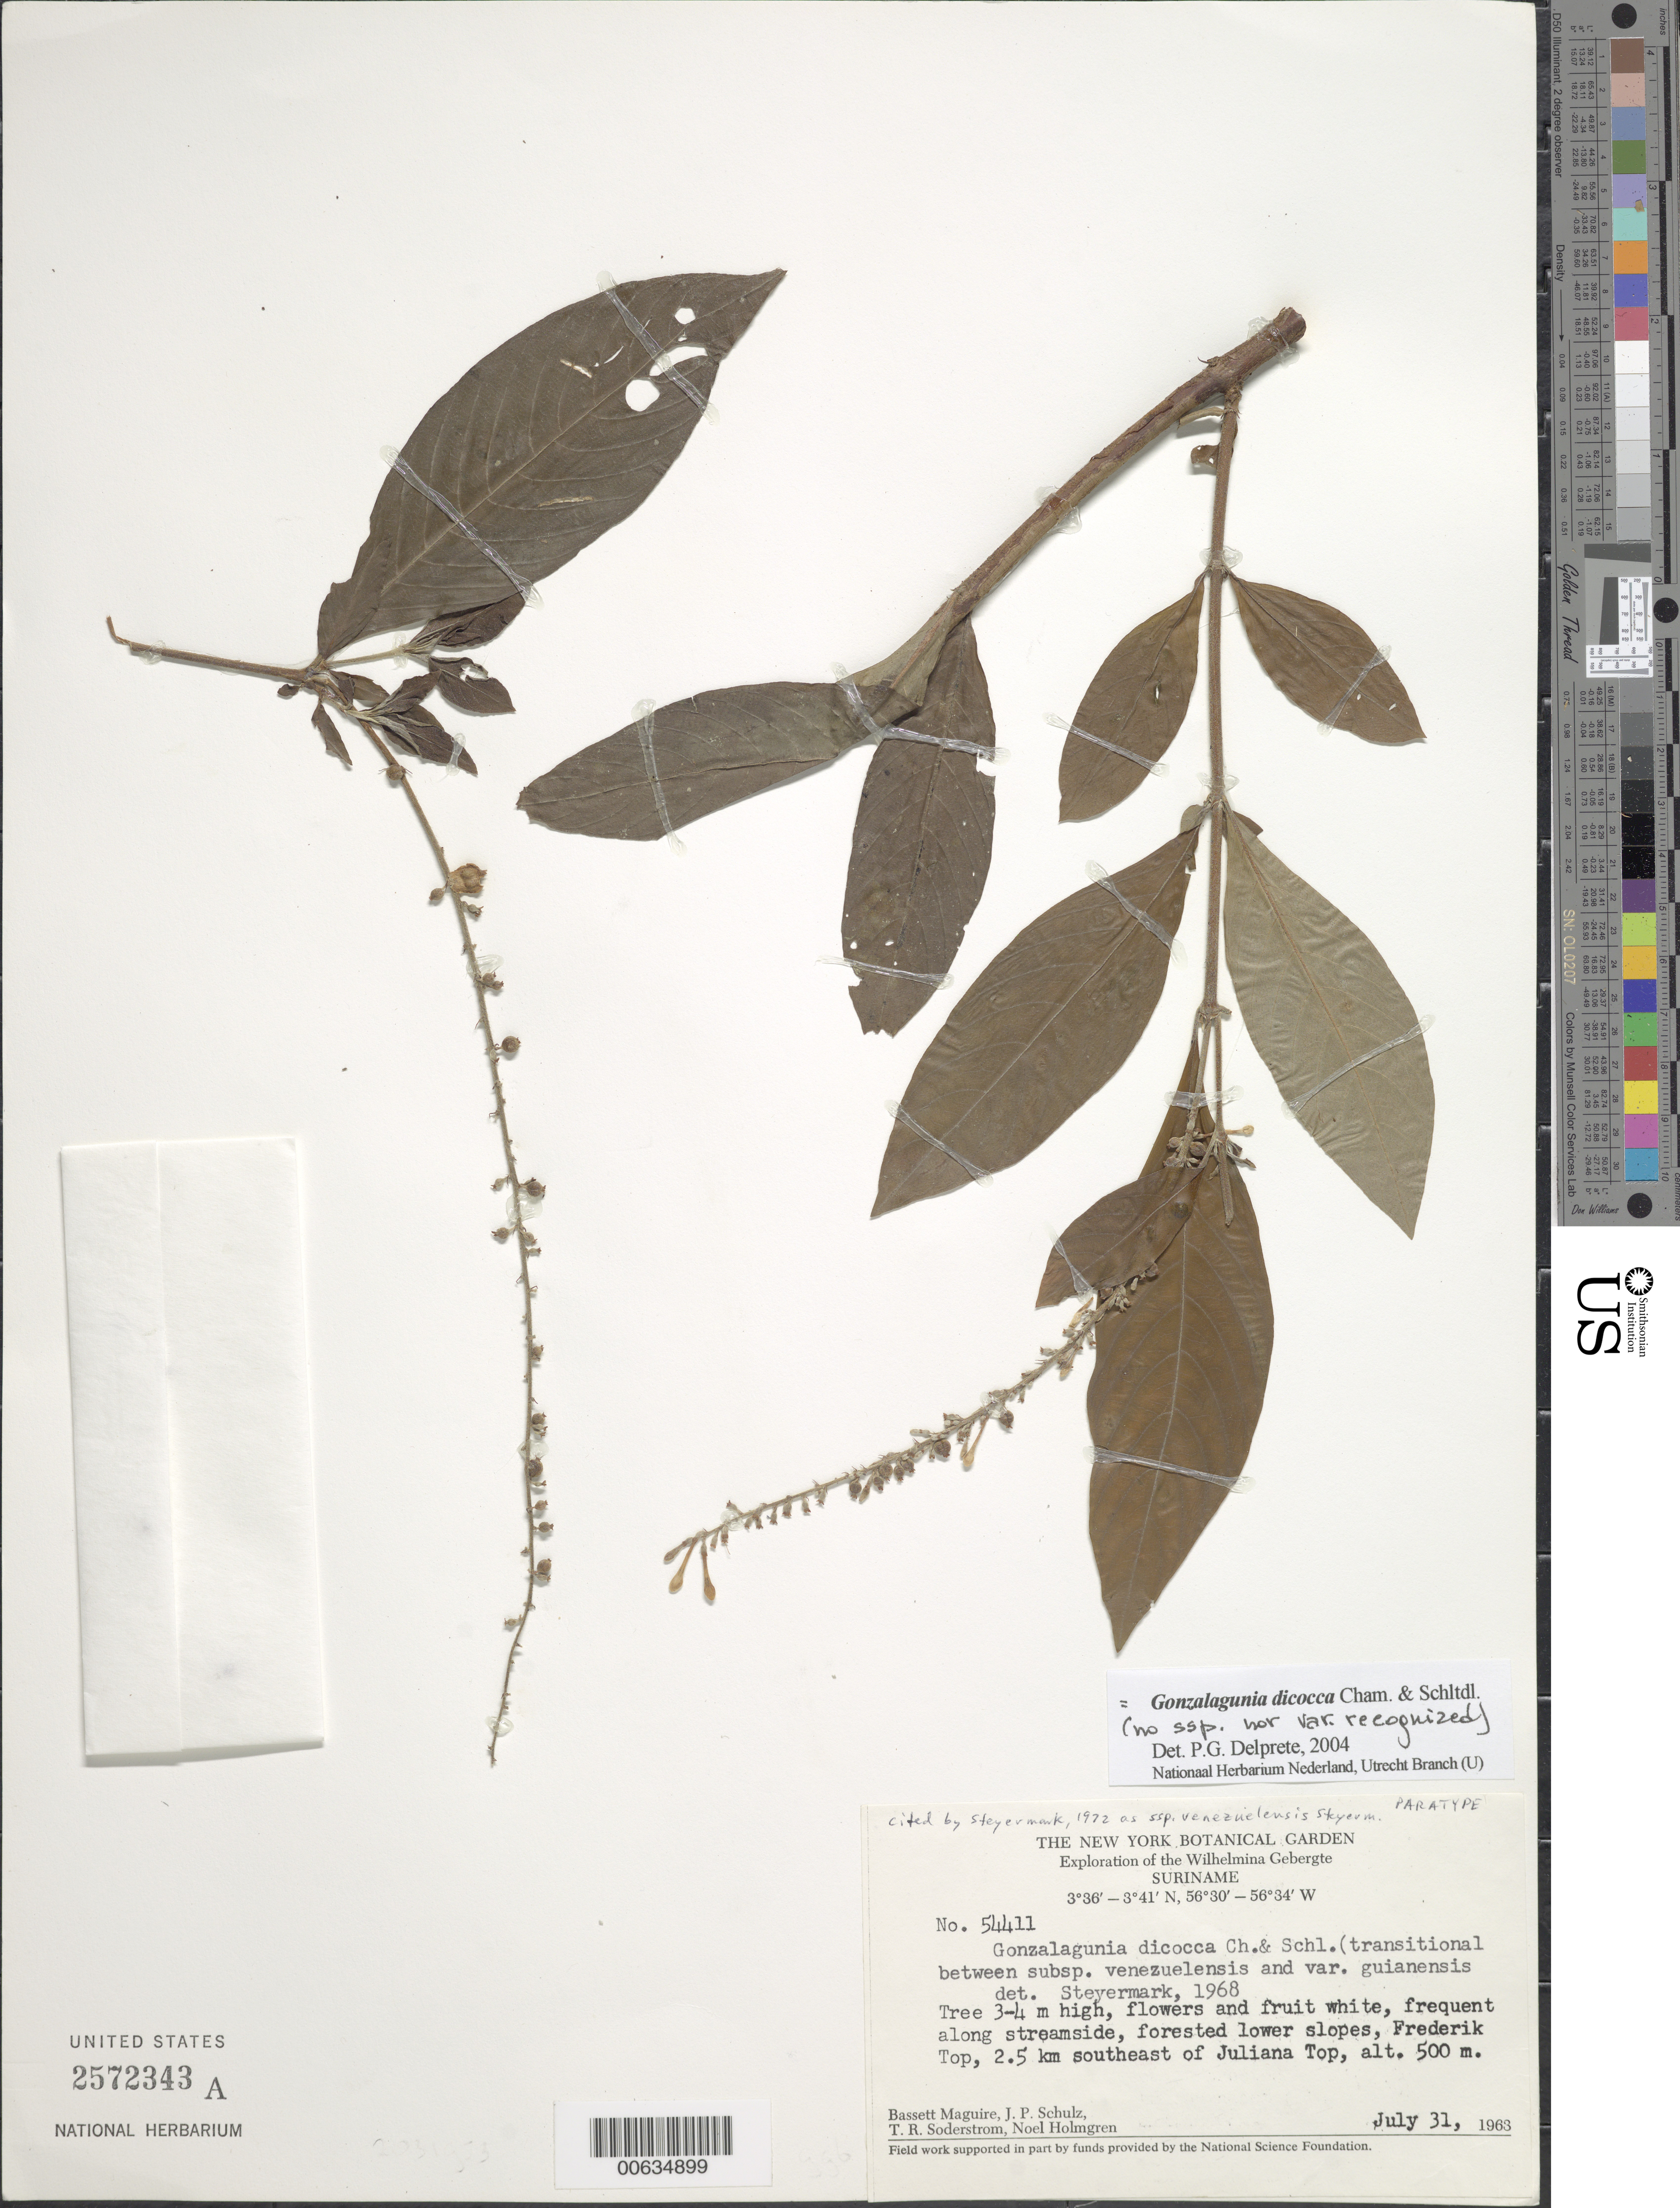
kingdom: Plantae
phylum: Tracheophyta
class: Magnoliopsida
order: Gentianales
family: Rubiaceae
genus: Gonzalagunia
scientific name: Gonzalagunia dicocca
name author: Cham. & Schltdl.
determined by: Delprete, P. G., Herb. de Guyane Cay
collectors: B. Maguire, J. P. Schulz, T. R. Soderstrom & N. H. Holmgren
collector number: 54411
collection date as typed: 31-Jul-63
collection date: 1963-07-31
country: Suriname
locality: Frederik Top, 2.5 km SE of Juliana Top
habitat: Along streamside, forest lower slopes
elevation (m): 500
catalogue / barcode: US 2572343A